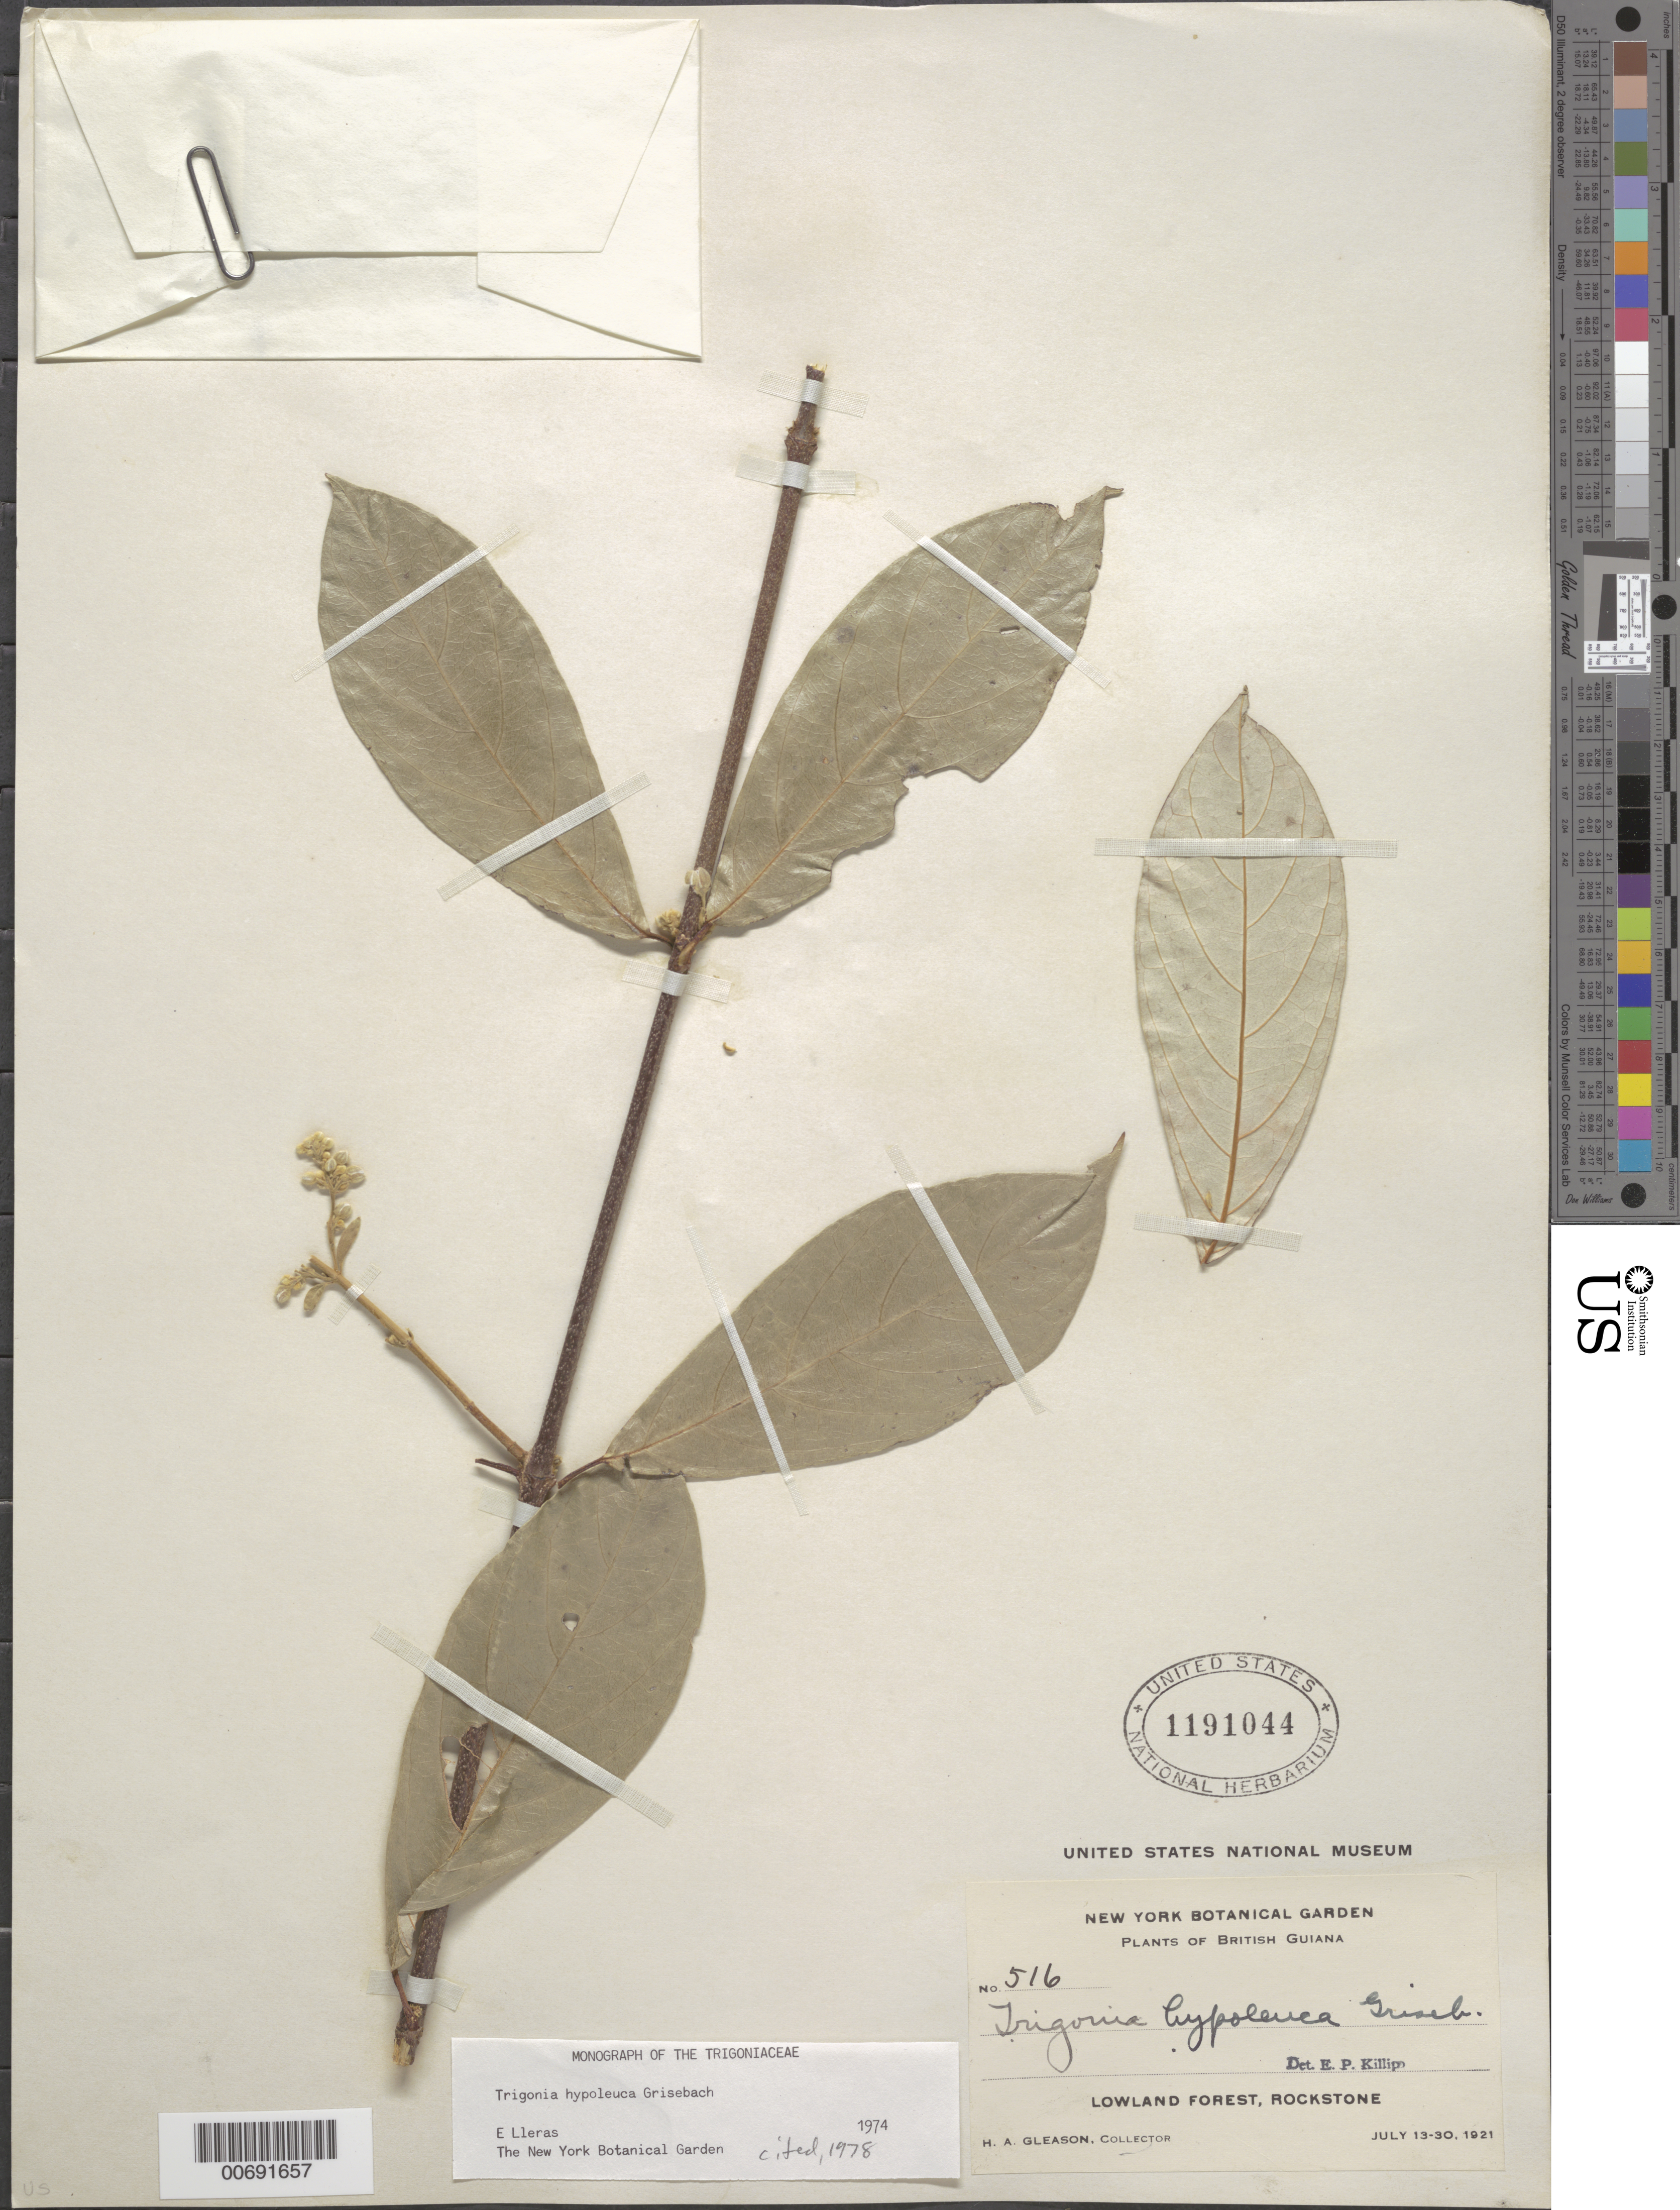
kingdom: Plantae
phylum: Tracheophyta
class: Magnoliopsida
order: Malpighiales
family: Trigoniaceae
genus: Trigonia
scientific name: Trigonia hypoleuca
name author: Griseb.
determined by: Lleras, E.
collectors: H. A. Gleason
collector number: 516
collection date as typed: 13-Jul-21 to 30-Jul-21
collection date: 1921-07-13/1921-07-30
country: Guyana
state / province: U. Demerara-Berbice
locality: Rockstone, in and about the village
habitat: Lowland forest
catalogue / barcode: US 1191044